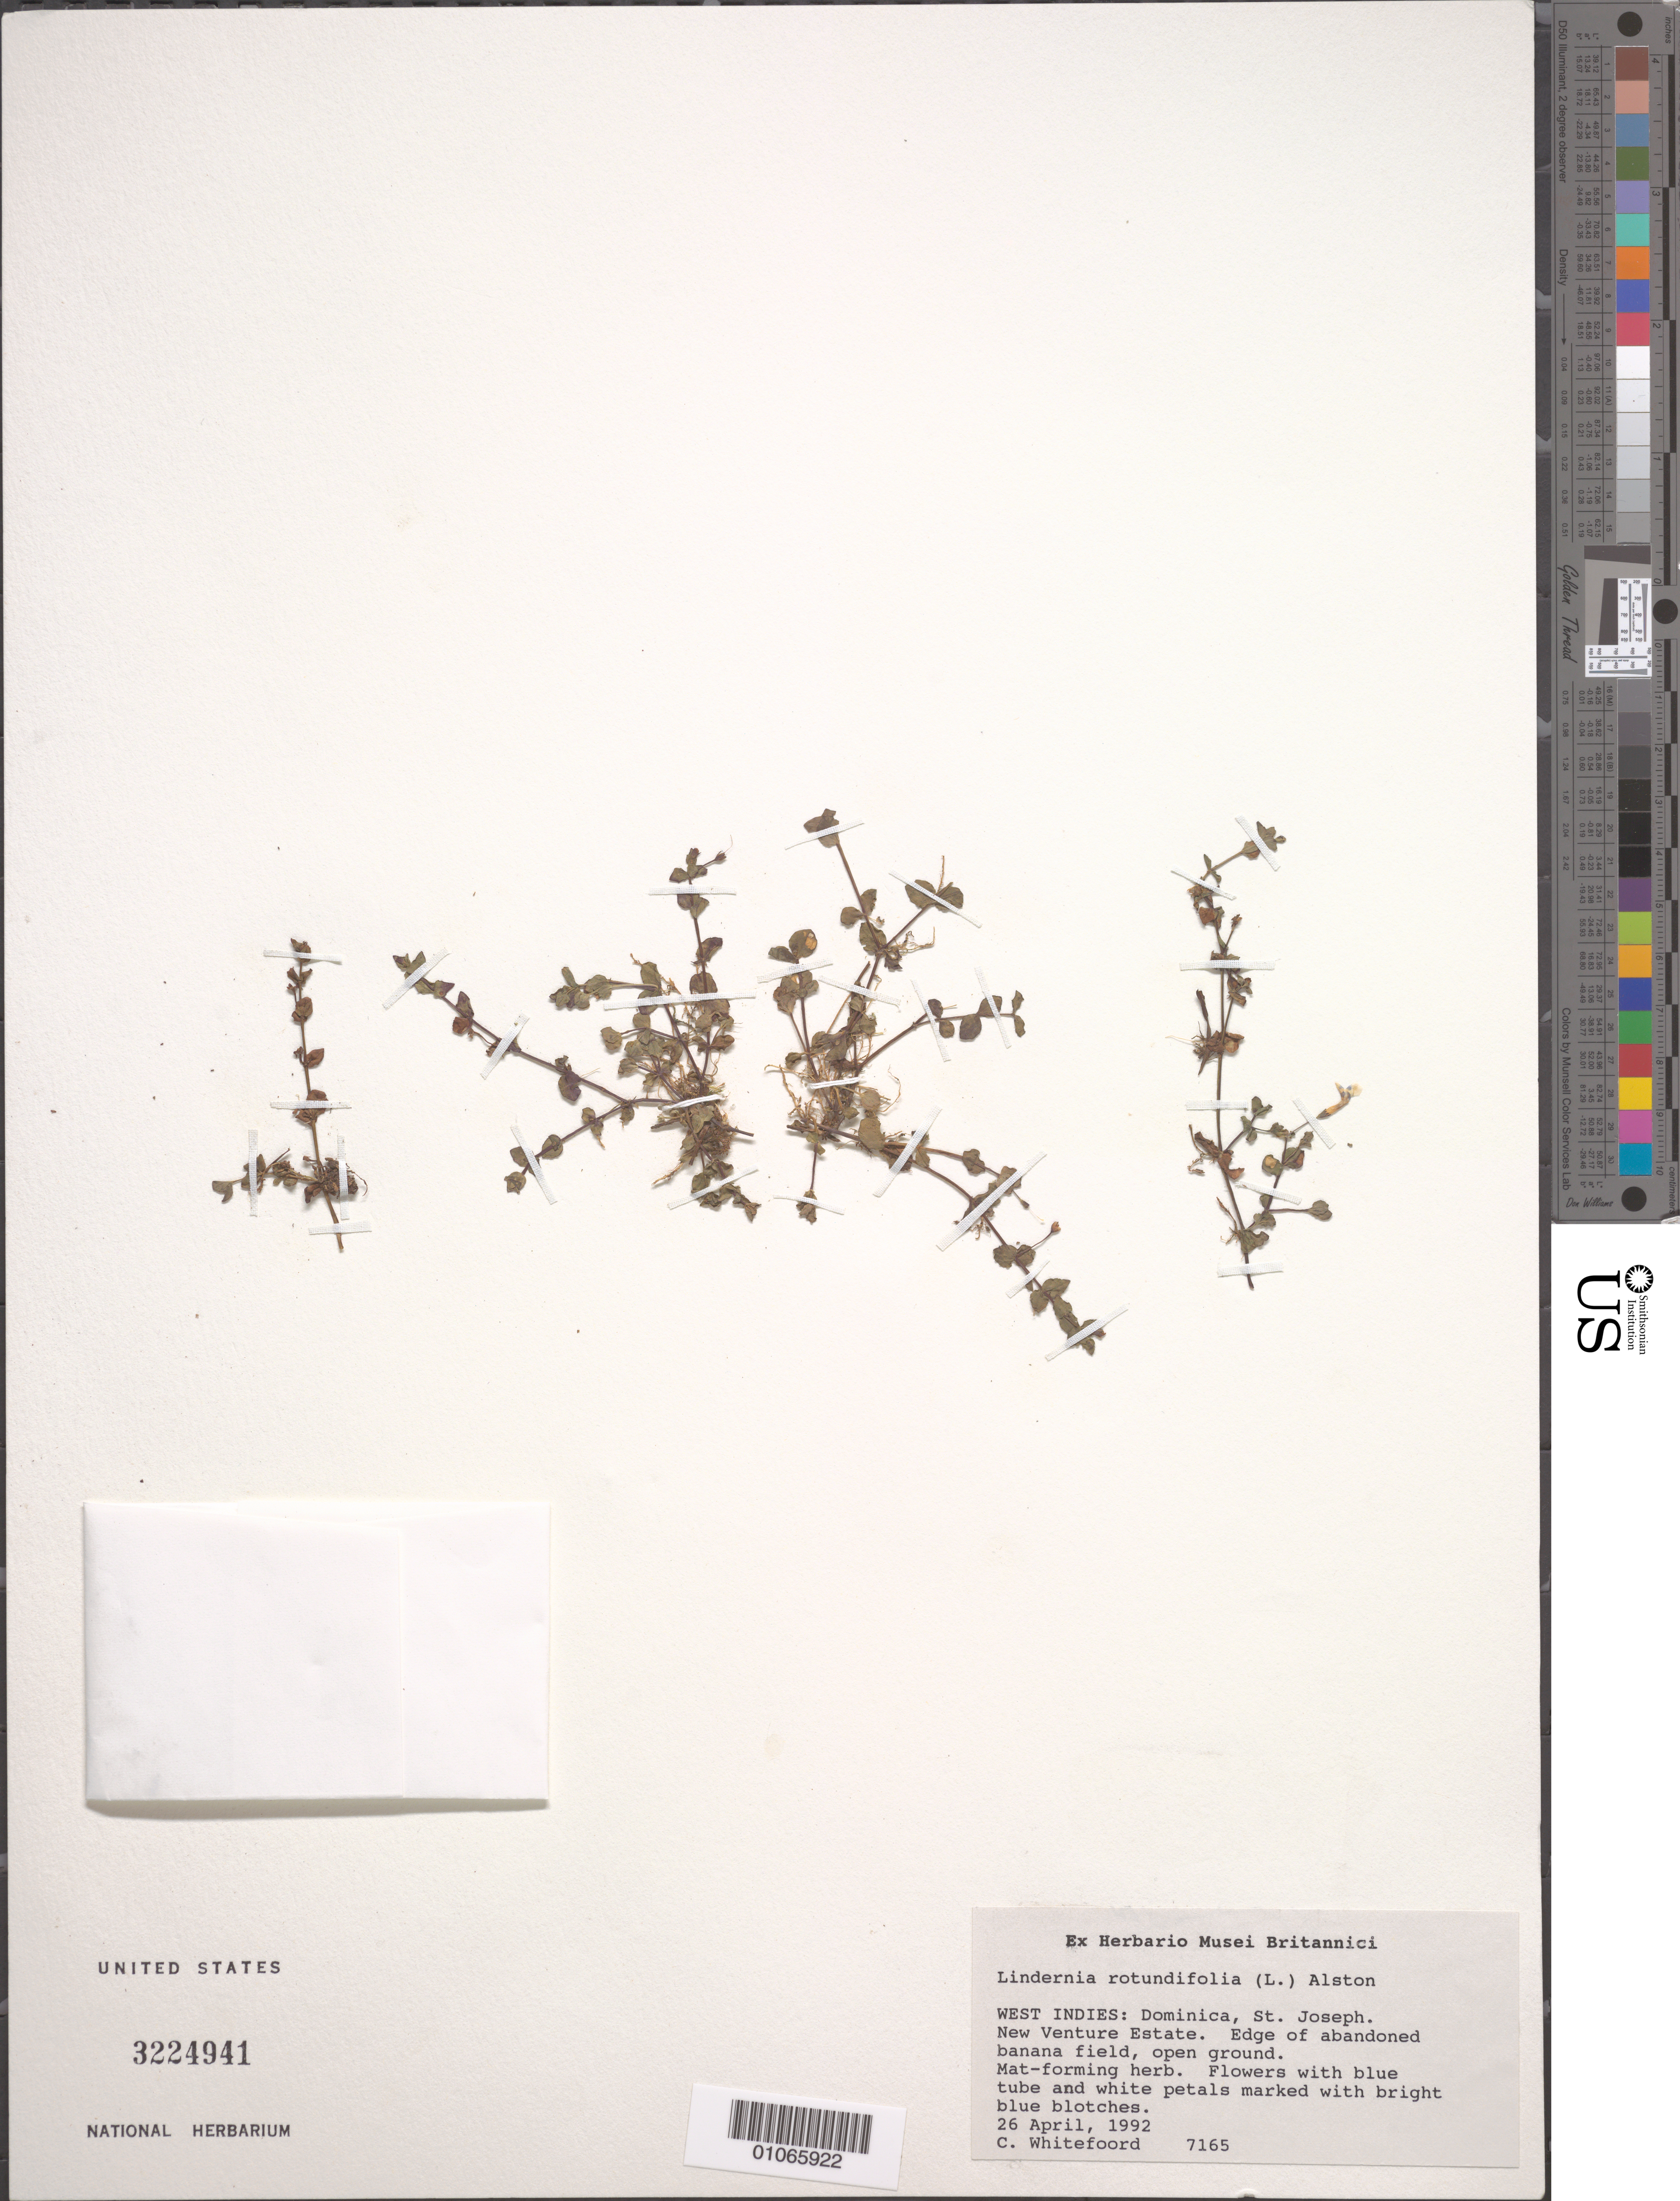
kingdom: Plantae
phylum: Tracheophyta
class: Magnoliopsida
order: Lamiales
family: Linderniaceae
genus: Lindernia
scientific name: Lindernia rotundifolia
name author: (L.) Alston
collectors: C. Whitefoord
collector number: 7165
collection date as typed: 26 Apr 1992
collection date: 1992-04-26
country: Dominica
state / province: St. Joseph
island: Dominica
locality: New Venture Estate, edge of abandoned banana field, open ground.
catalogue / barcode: US 3224941